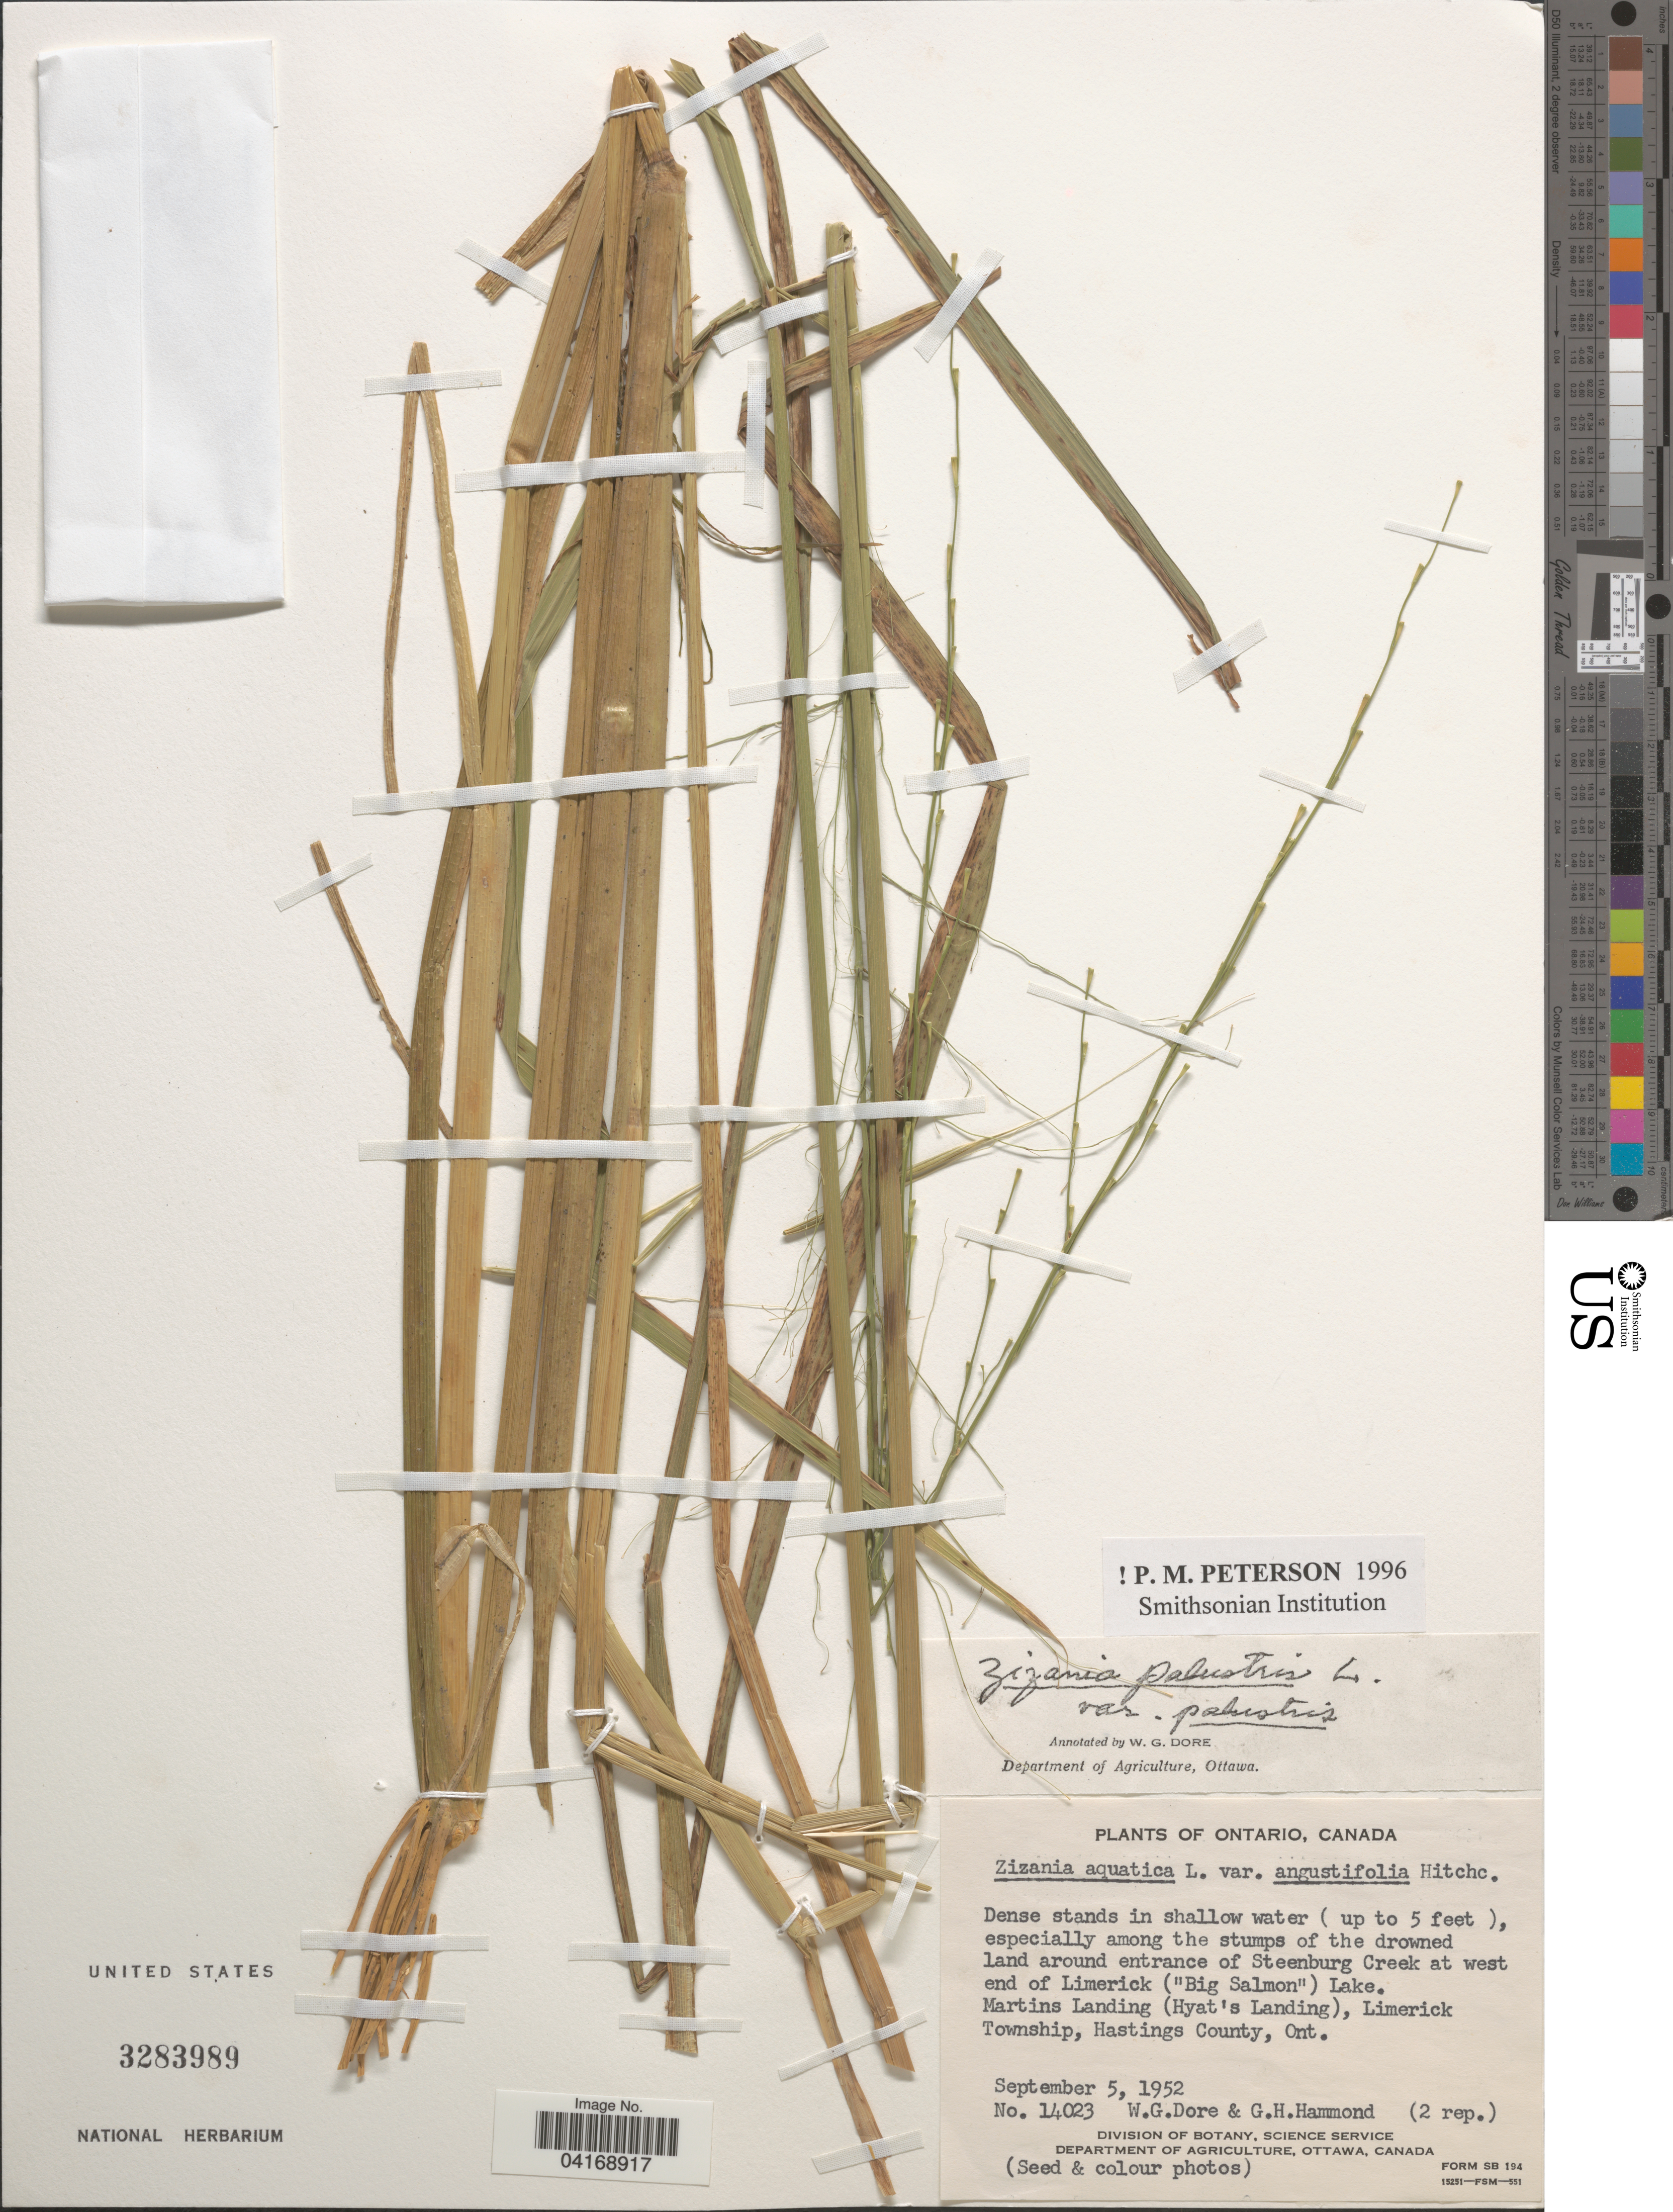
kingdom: Plantae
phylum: Tracheophyta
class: Liliopsida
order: Poales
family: Poaceae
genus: Zizania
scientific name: Zizania palustris var. palustris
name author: L.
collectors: W. Dore & G. Hammond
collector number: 14023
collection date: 1952-09-05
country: Canada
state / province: Ontario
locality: Entrance of Steenburg Creek at west end of Limerick ("Big Salmon") Lake. Martins Landing (Hyat's Landing), Limerick Township, Hastings County.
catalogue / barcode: US 3283989